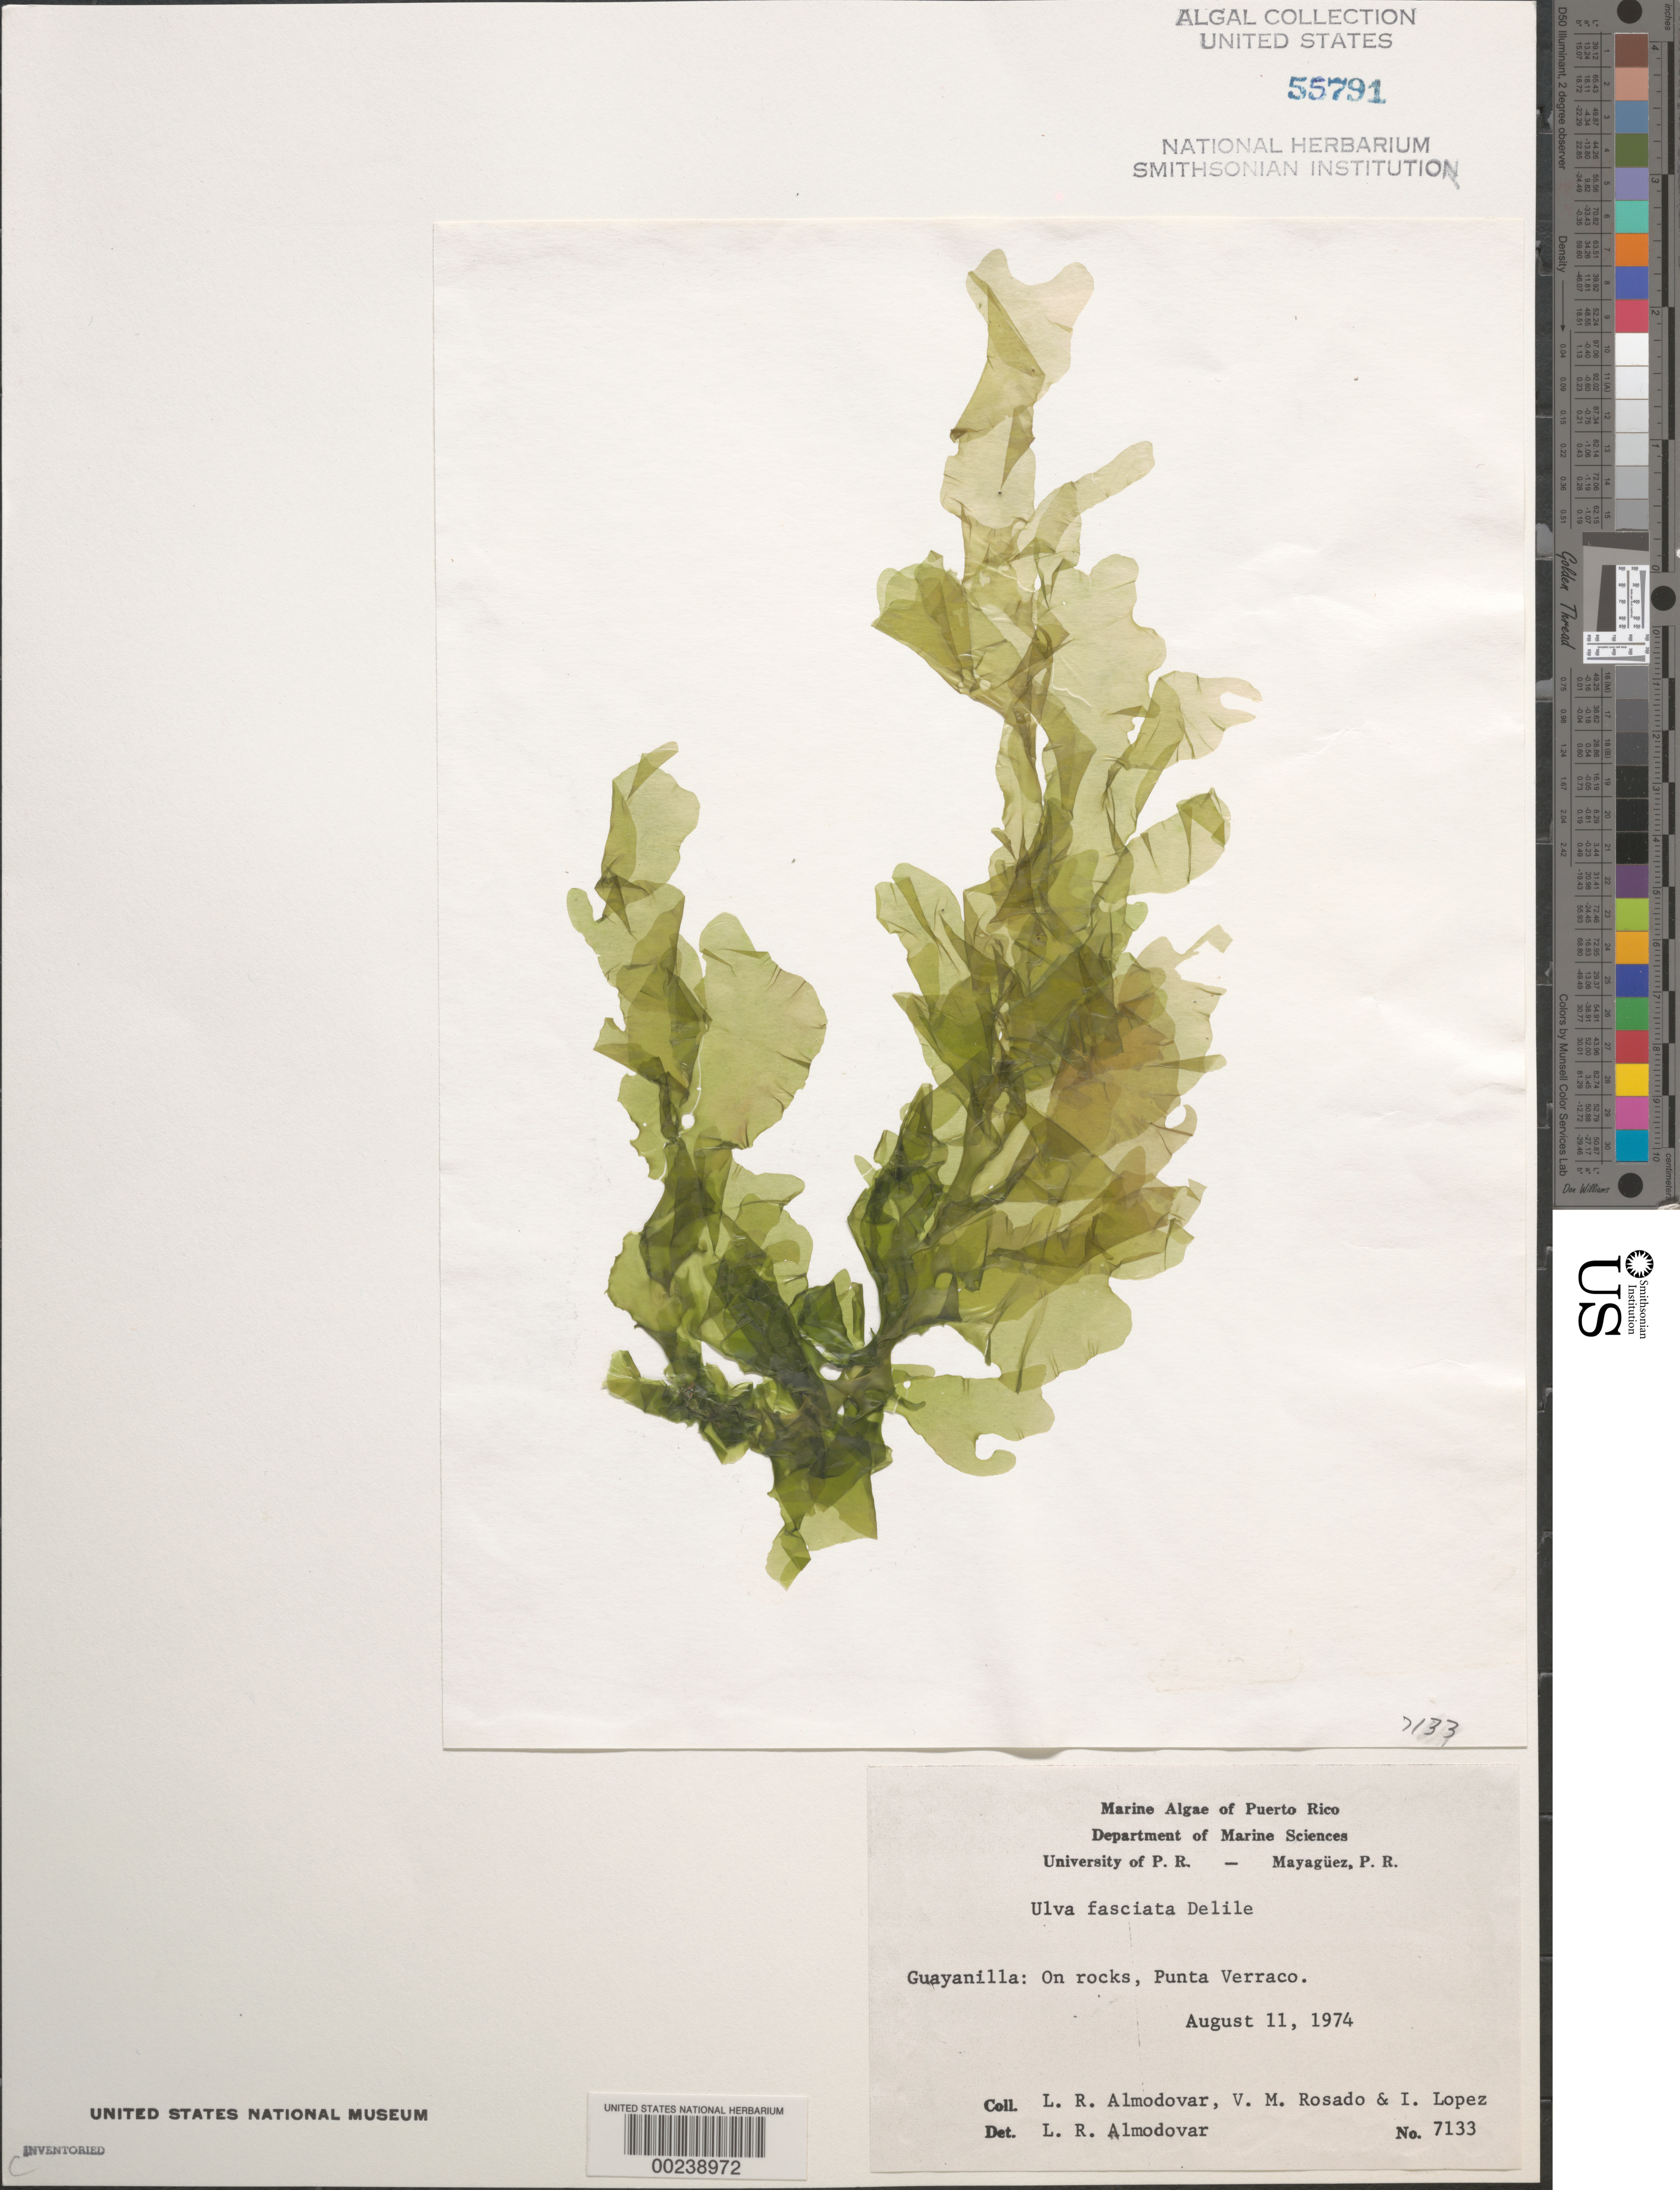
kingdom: Plantae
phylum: Chlorophyta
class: Ulvophyceae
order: Ulvales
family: Ulvaceae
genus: Ulva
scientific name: Ulva lactuca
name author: L.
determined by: Algae name updating Project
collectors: L. Almodovar, V. Rosado & I. Lopéz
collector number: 7133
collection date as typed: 11 Aug 1974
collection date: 1974-08-11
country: Puerto Rico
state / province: Guayanilla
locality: Punta Verraco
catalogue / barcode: US 55791